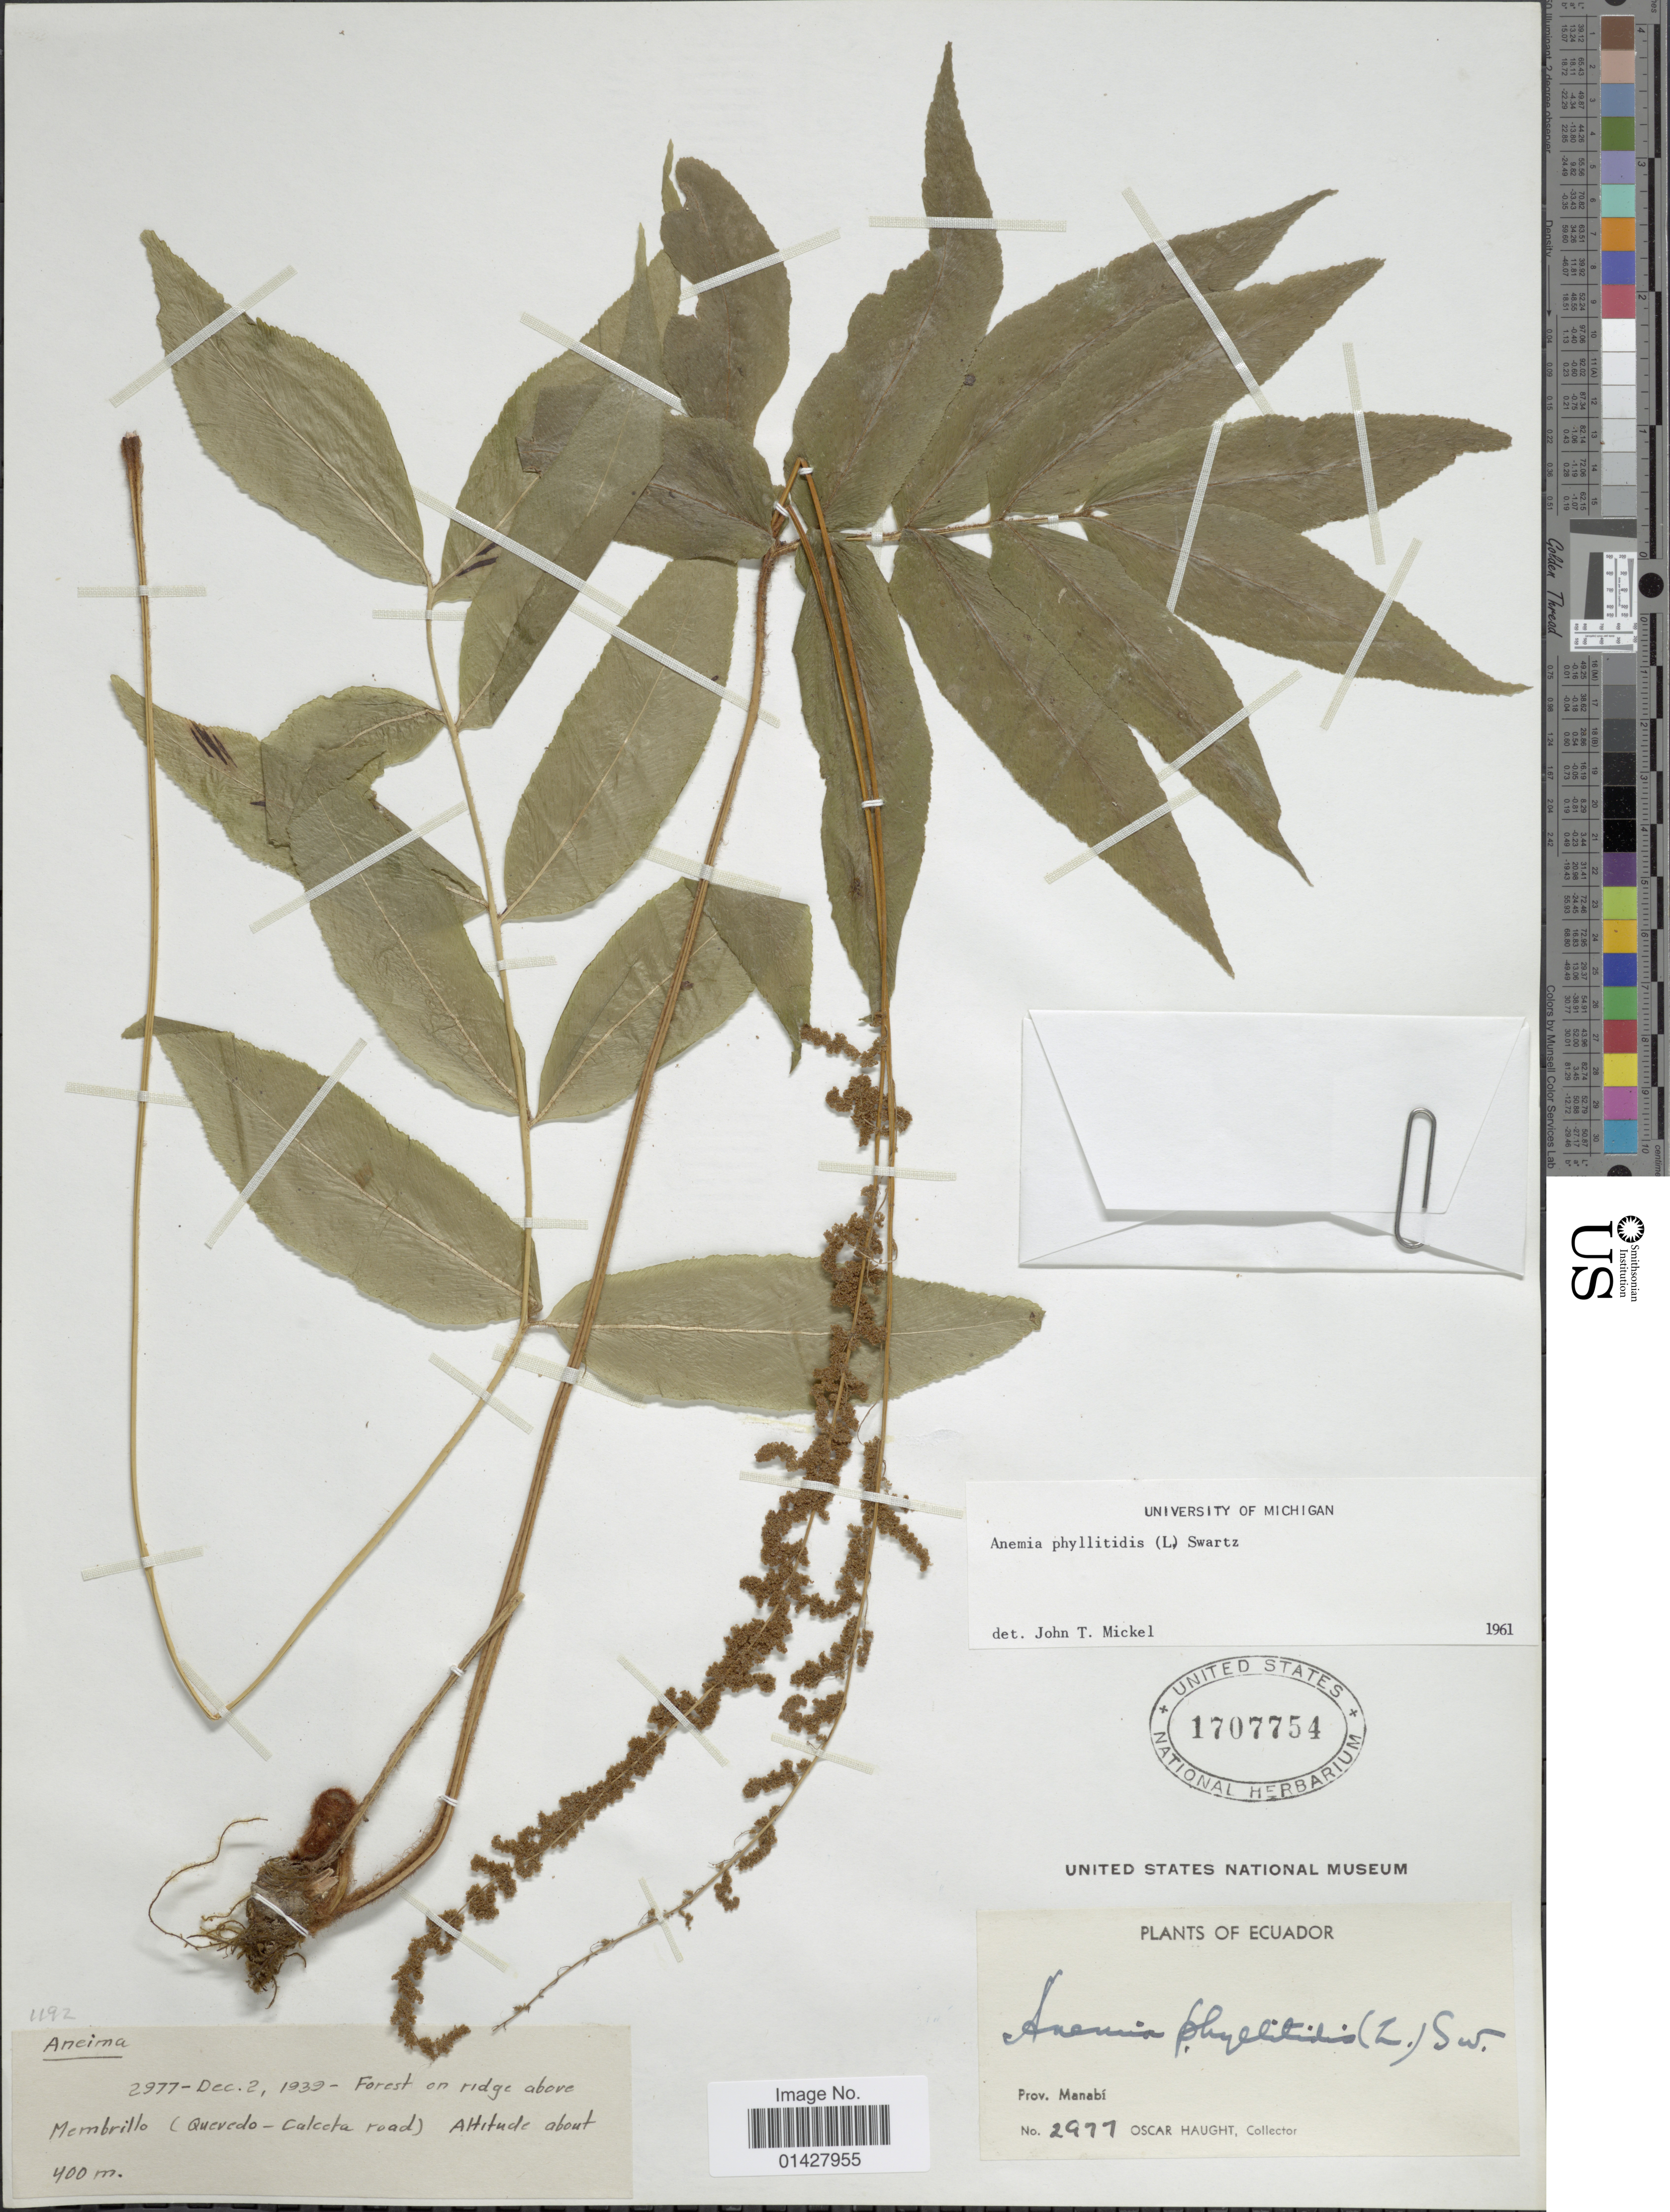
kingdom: Plantae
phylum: Tracheophyta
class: Polypodiopsida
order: Schizaeales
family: Anemiaceae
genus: Anemia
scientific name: Anemia phyllitidis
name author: (L.) Sw.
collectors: O. Haught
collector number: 2977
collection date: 1939-12-02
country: Ecuador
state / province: Manabí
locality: Above Membrillo (Quevedo-Calceta road)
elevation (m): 400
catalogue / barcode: US 1707754